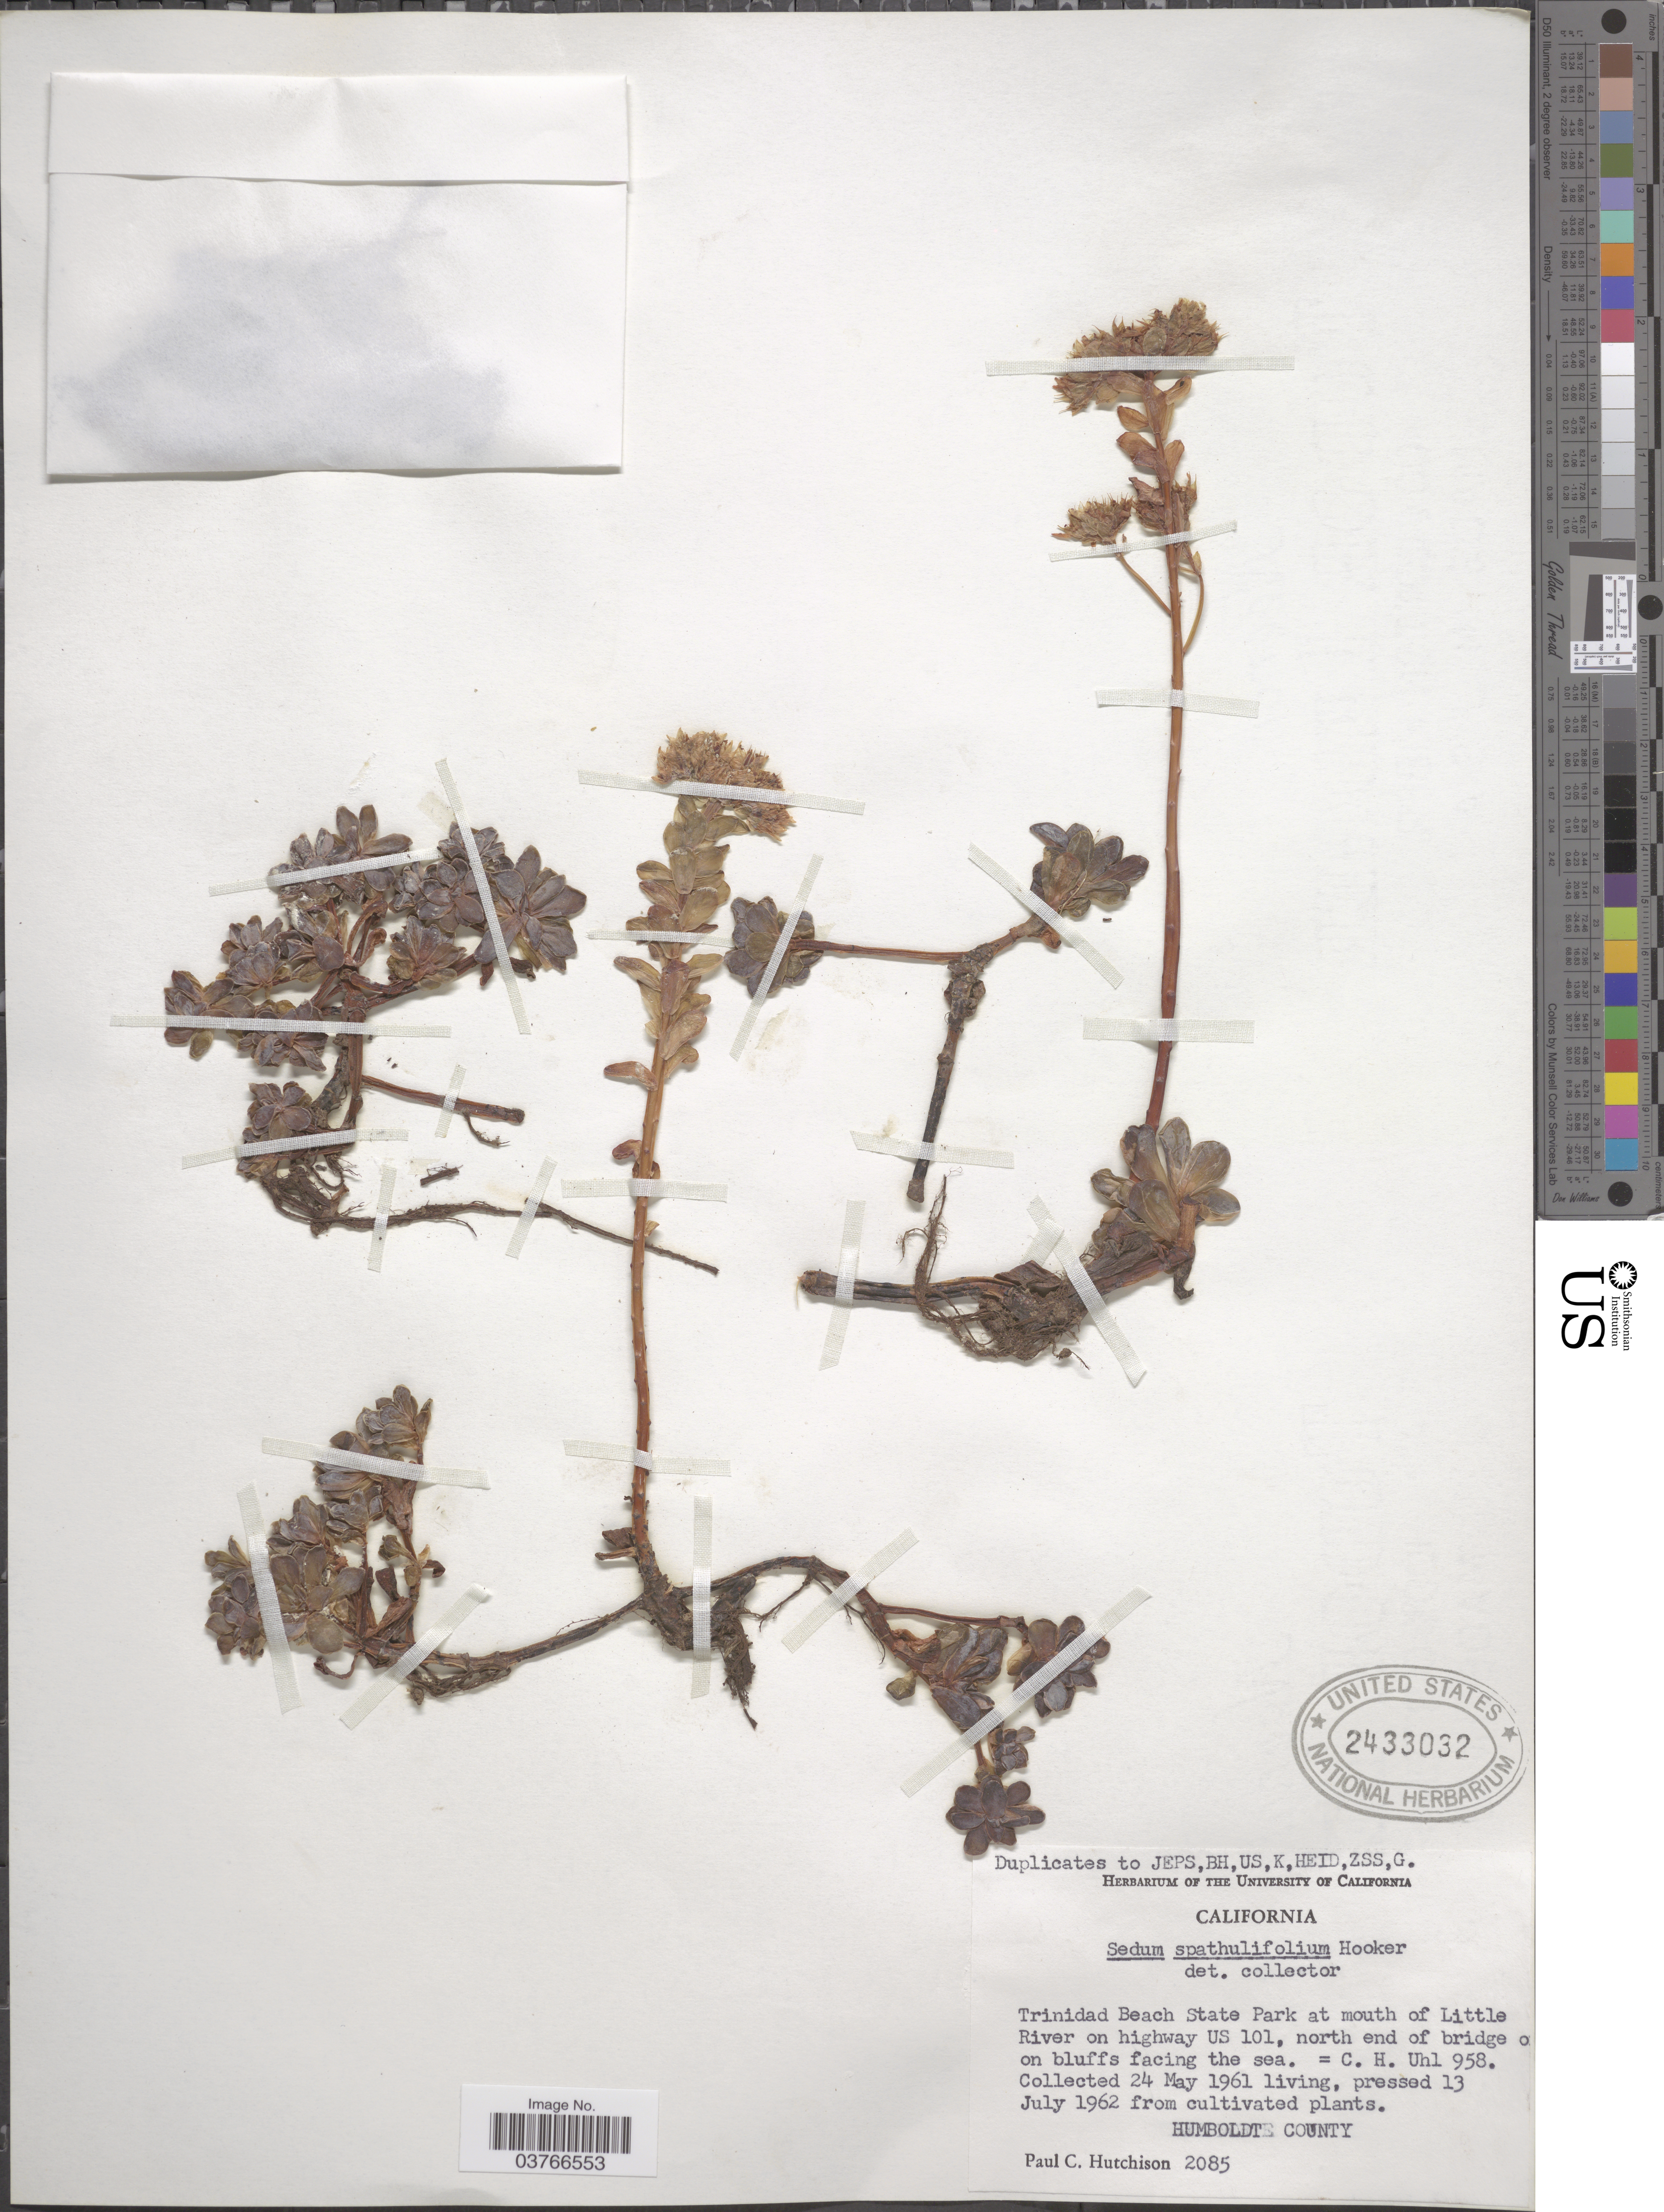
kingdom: Plantae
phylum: Tracheophyta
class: Magnoliopsida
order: Saxifragales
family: Crassulaceae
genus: Sedum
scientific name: Sedum spathulifolium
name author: Hook.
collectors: P. C. Hutchison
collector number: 2085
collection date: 1962-07-13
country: United States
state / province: California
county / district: Humboldt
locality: Humboldt County [unsure placement]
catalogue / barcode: US 2433032